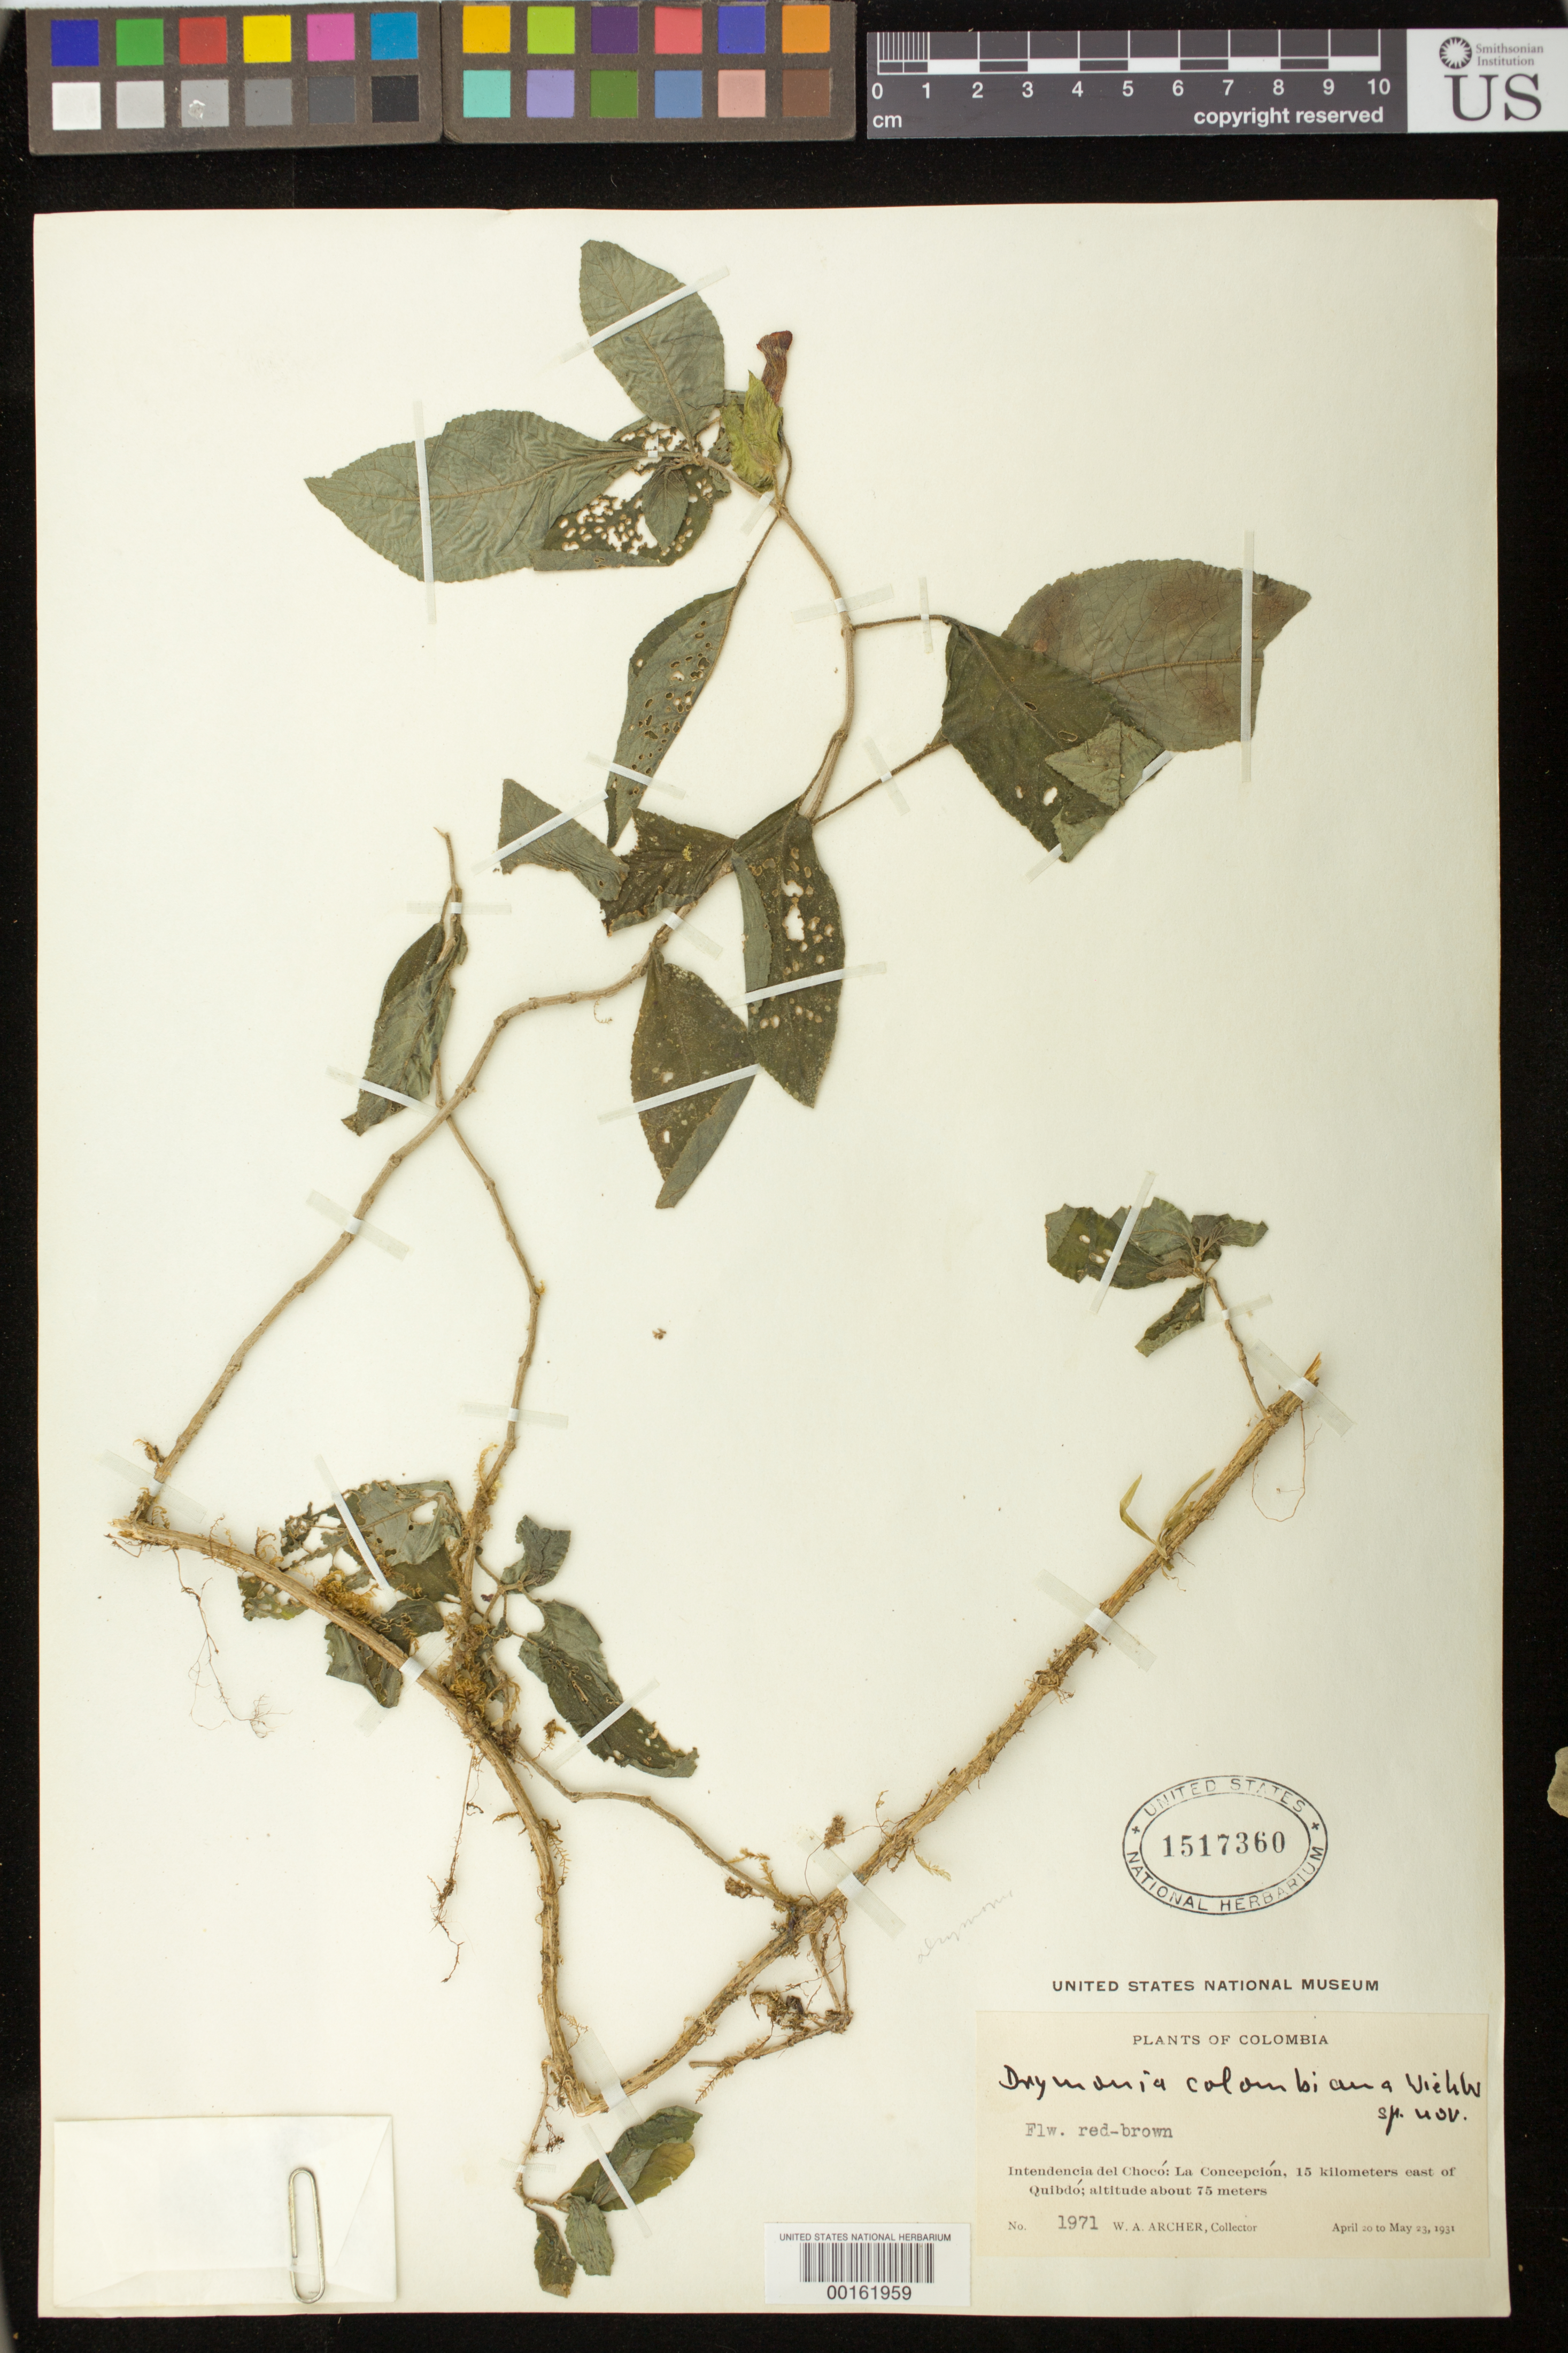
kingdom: Plantae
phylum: Tracheophyta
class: Magnoliopsida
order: Lamiales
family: Gesneriaceae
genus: Drymonia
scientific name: Drymonia sp.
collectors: A. W. Archer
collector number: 1971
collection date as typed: Apr-May 1931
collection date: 1931-04/1931-05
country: Colombia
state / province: Chocó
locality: La Concepción, 15 km E of Quibdó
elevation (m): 75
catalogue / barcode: US 1517360